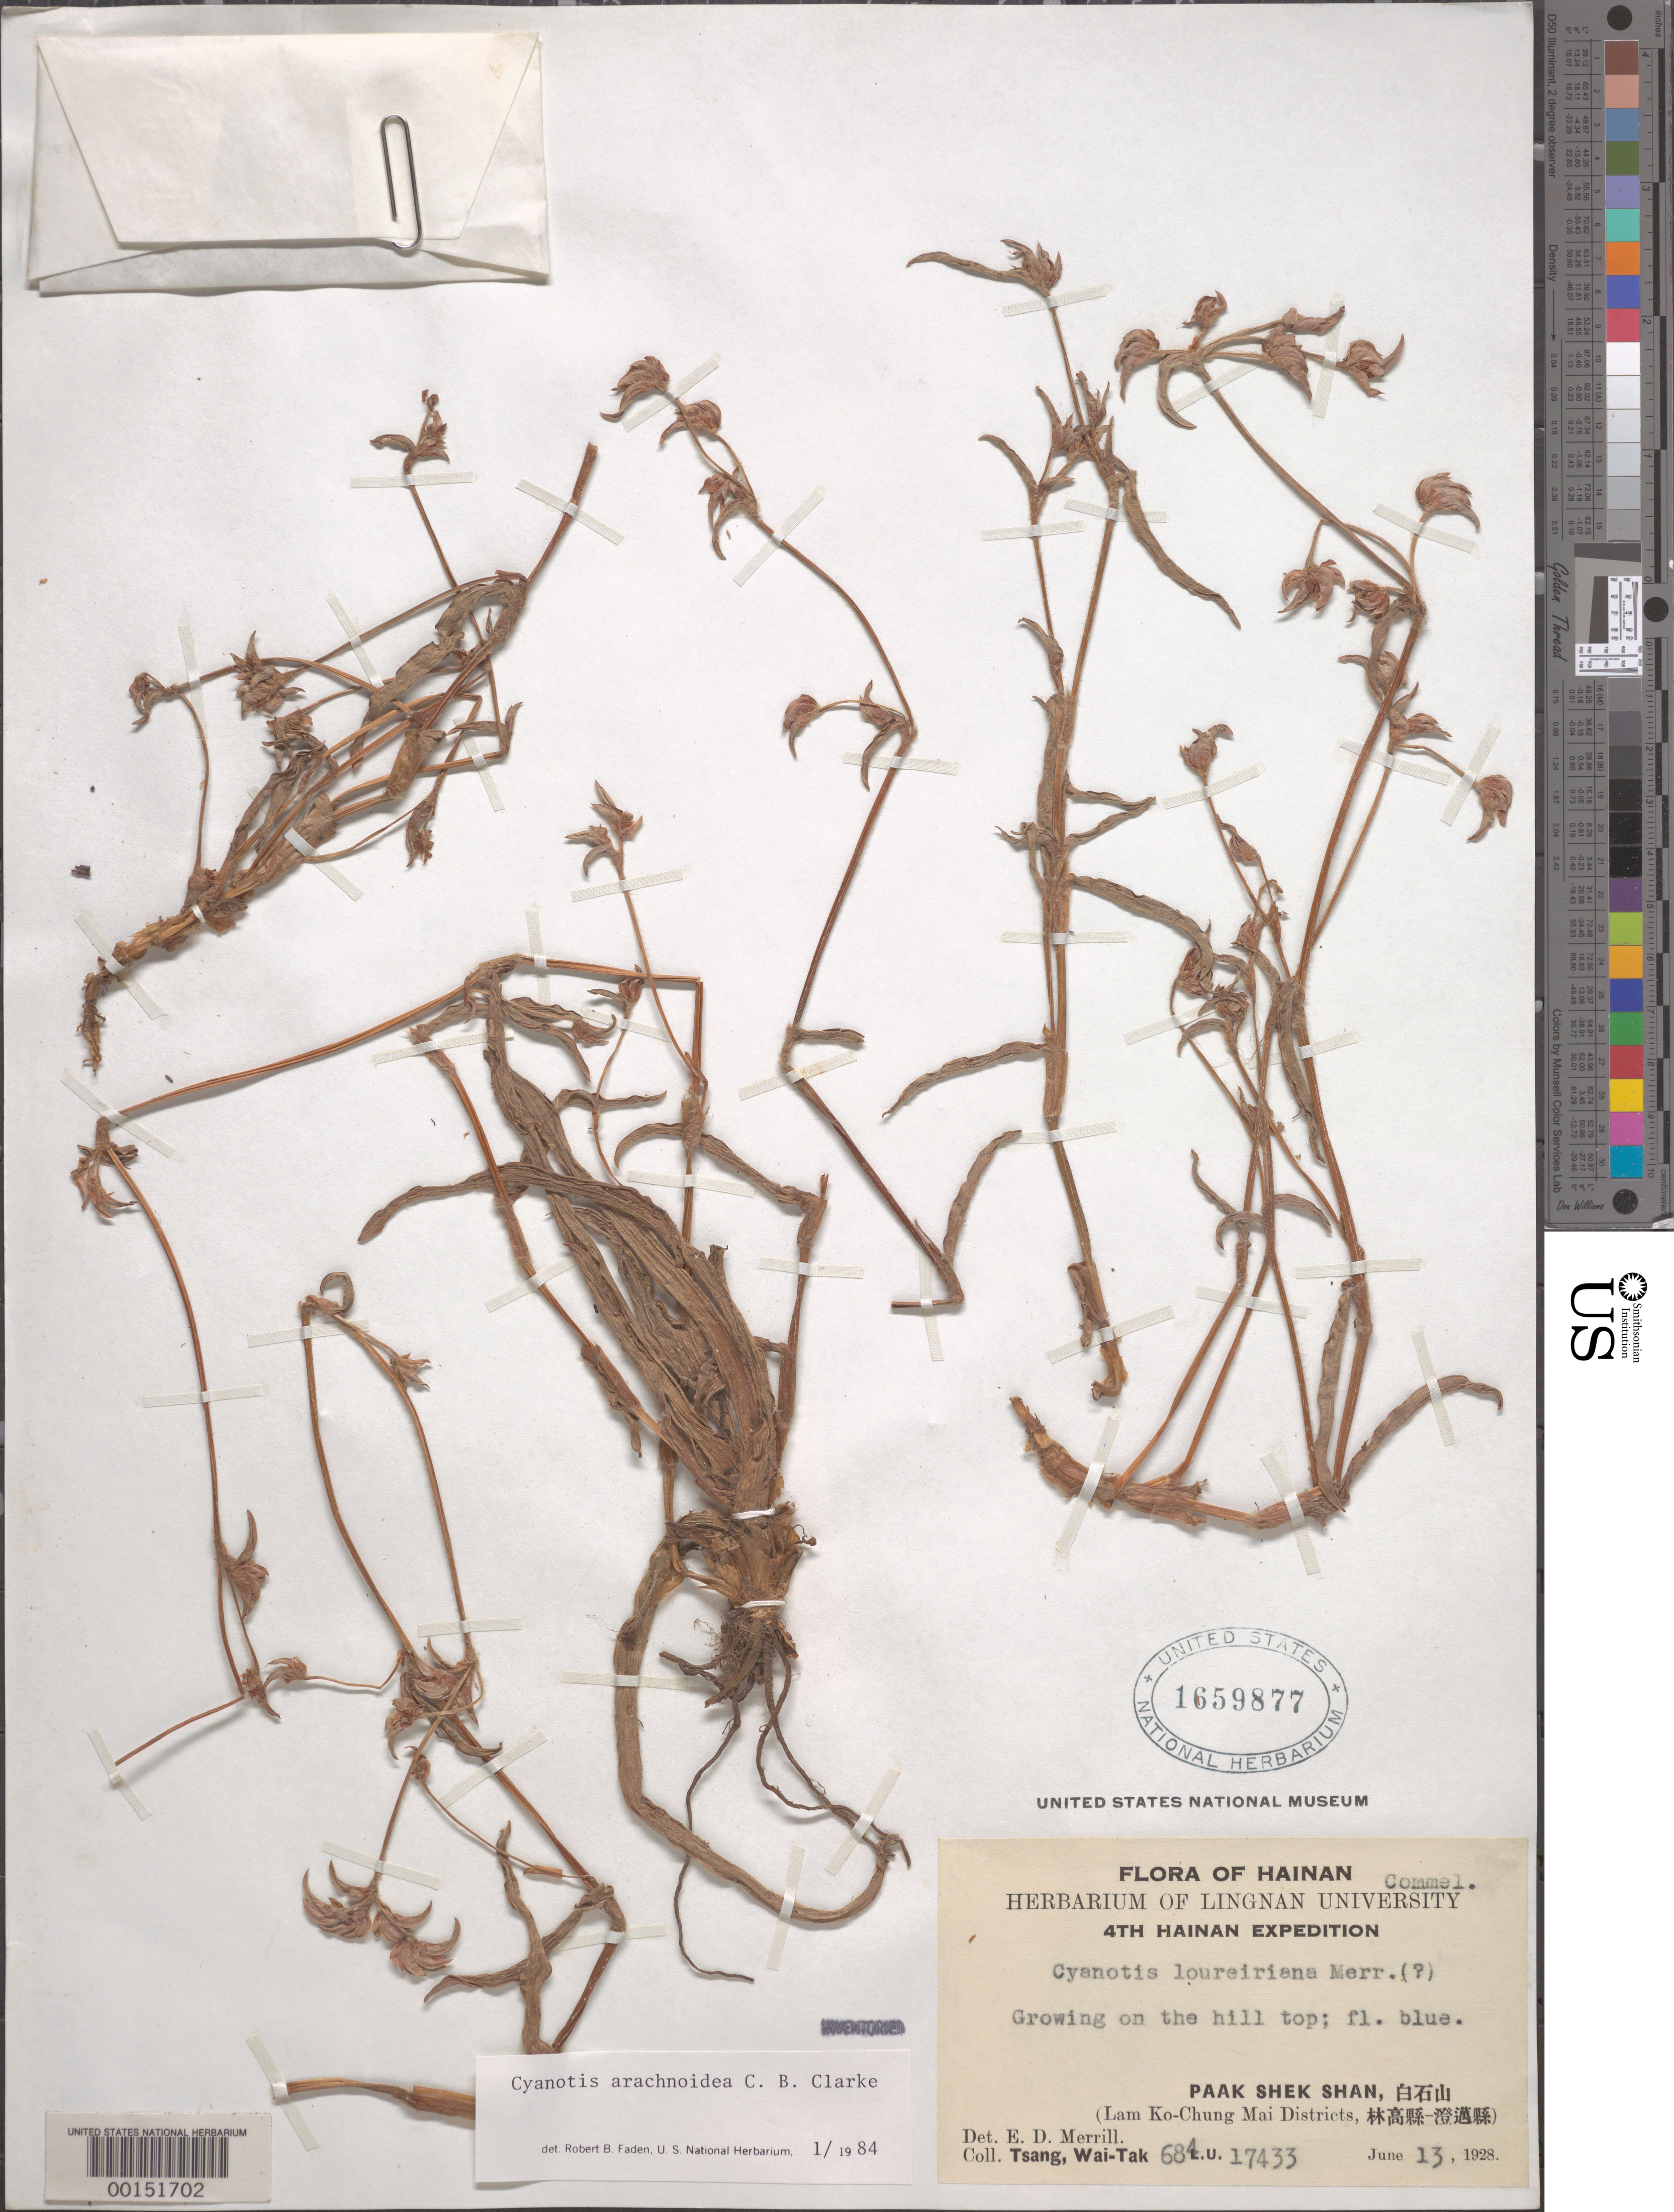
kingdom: Plantae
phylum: Tracheophyta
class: Liliopsida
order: Commelinales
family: Commelinaceae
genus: Cyanotis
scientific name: Cyanotis arachnoidea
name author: C.B. Clarke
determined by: Faden, Robert B., (US), Smithsonian Institution - National Museum of Natural History (UNITED STATES)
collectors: W. T. Tsang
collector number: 684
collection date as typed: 13 Jun 1928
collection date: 1928-06-13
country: China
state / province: Hainan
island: Hainan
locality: Hainan; paak shek shan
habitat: Hilltop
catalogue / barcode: US 1659877